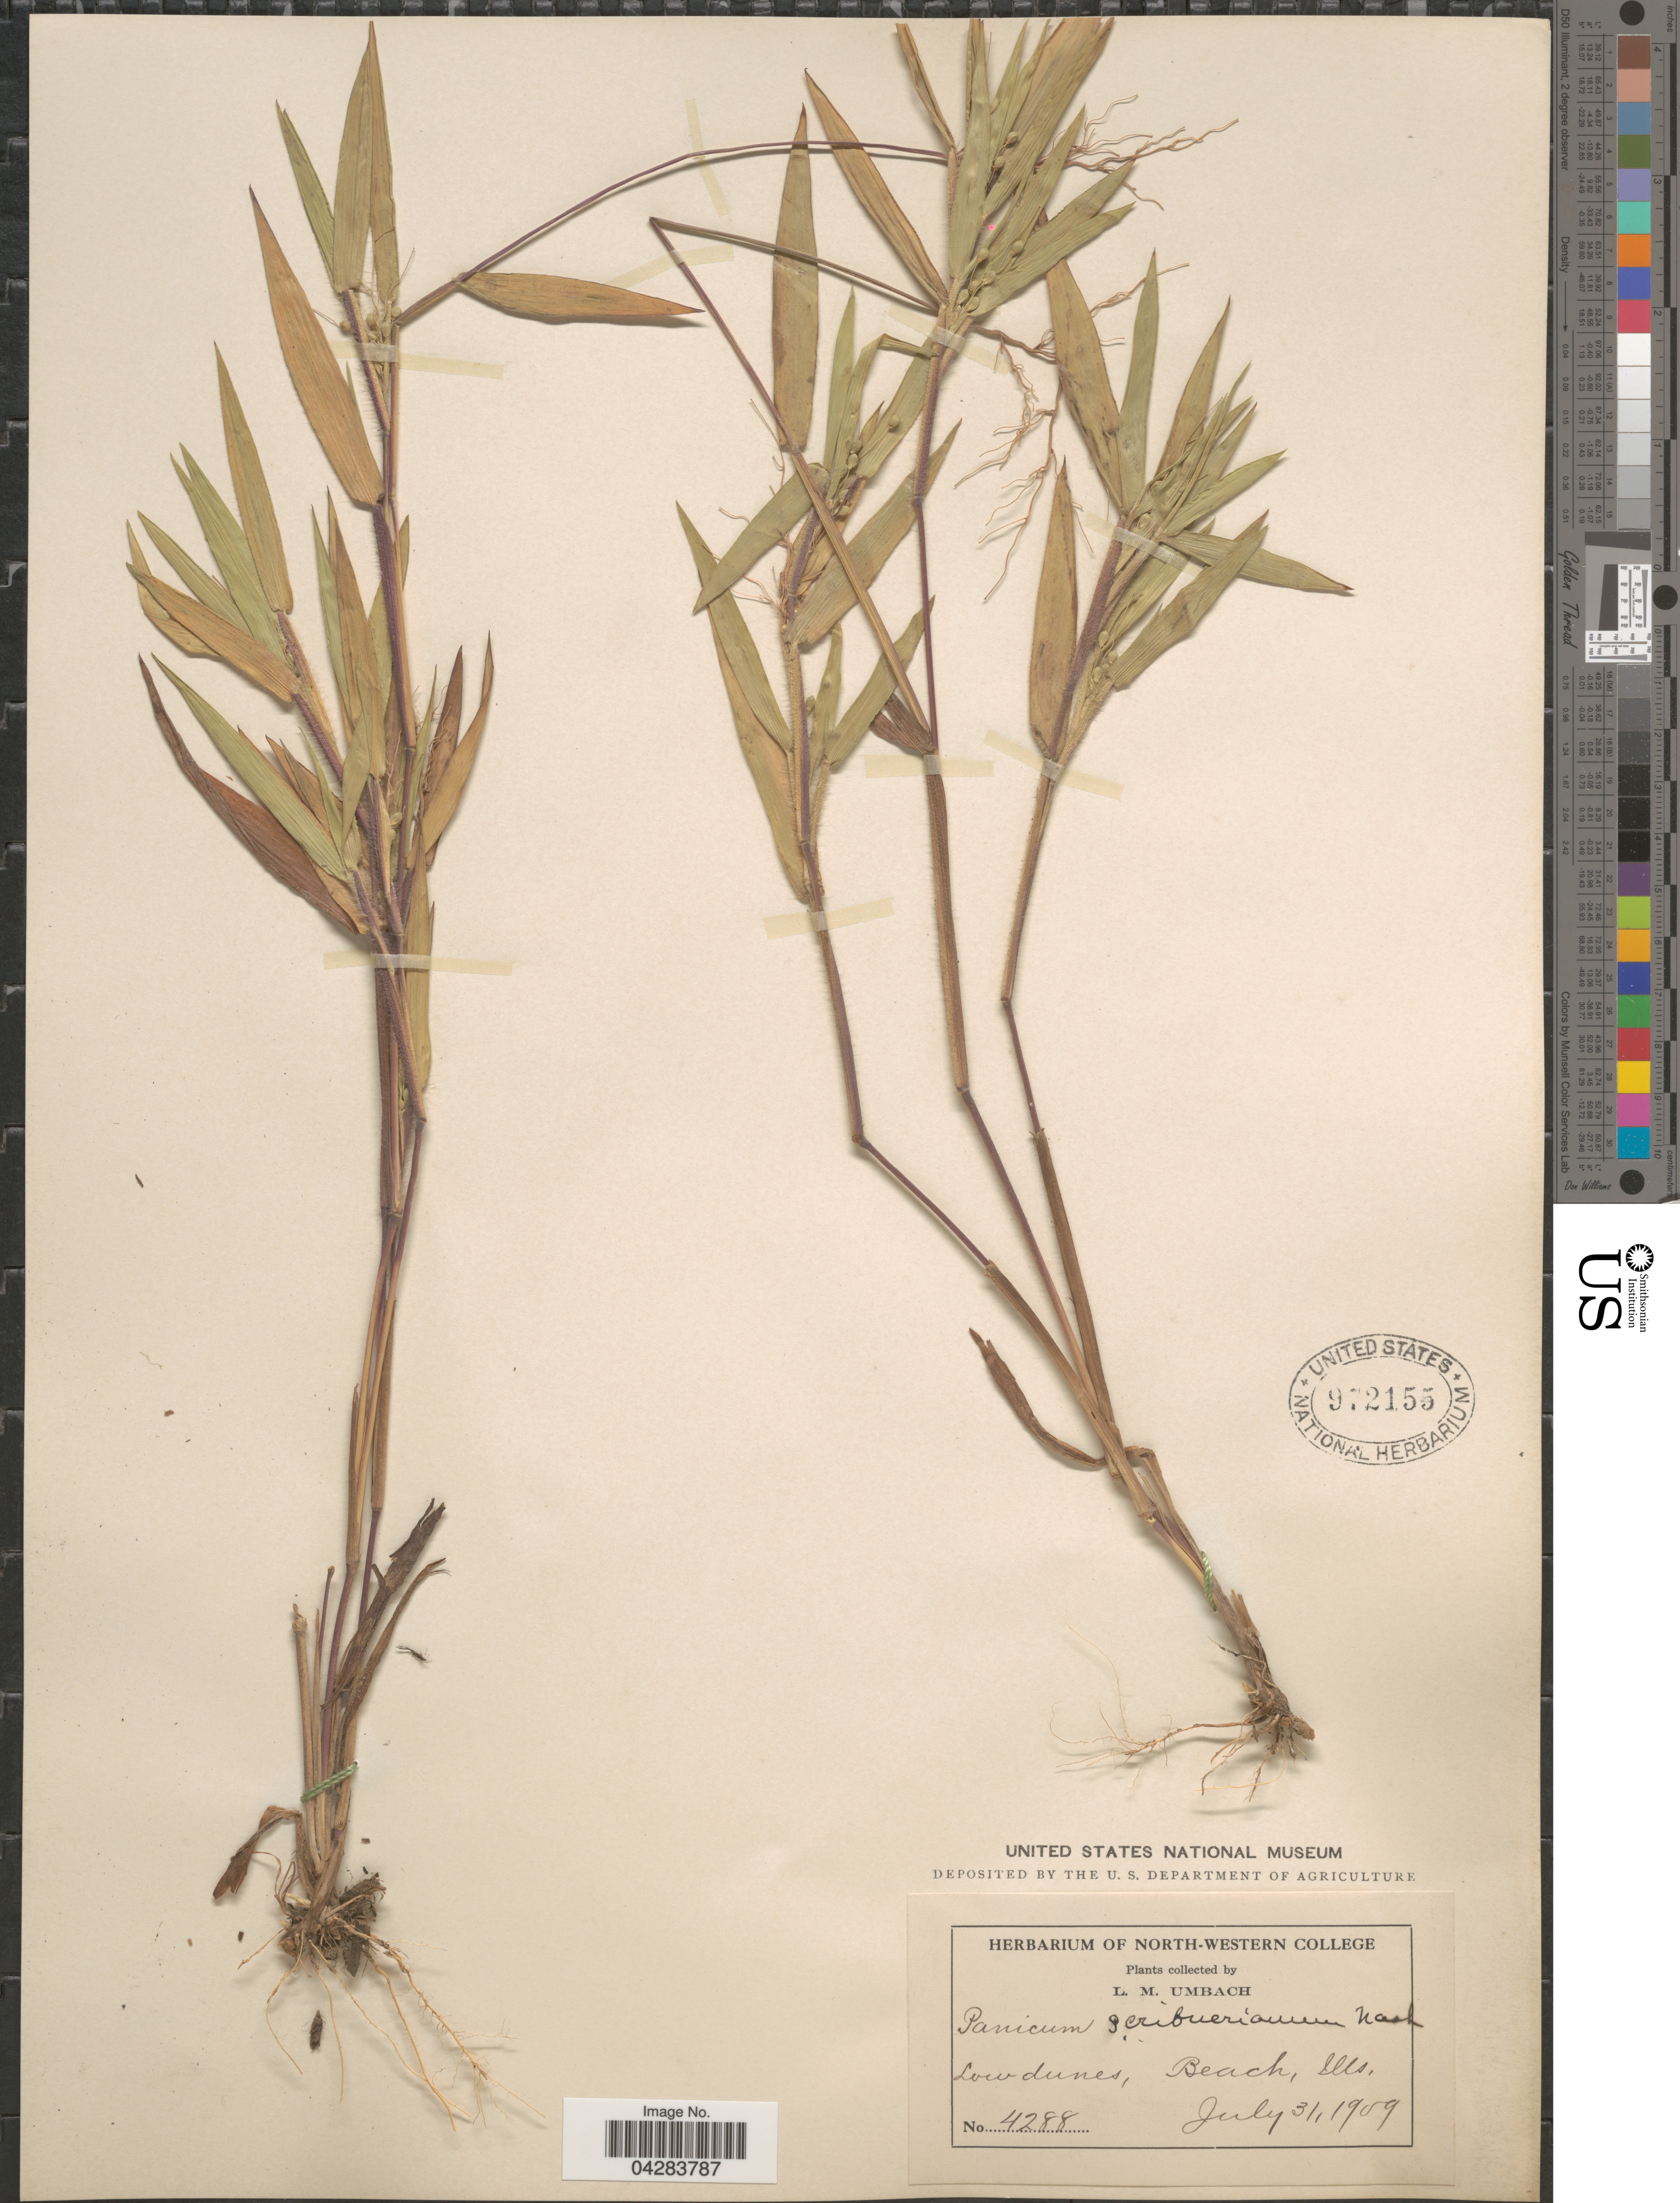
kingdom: Plantae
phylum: Tracheophyta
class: Liliopsida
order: Poales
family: Poaceae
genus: Dichanthelium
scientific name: Dichanthelium oligosanthes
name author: (Schult.) Gould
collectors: L. M. Umbach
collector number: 4288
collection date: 1909-07-31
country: United States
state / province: Illinois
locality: Low dunes, Beach.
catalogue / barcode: US 972155